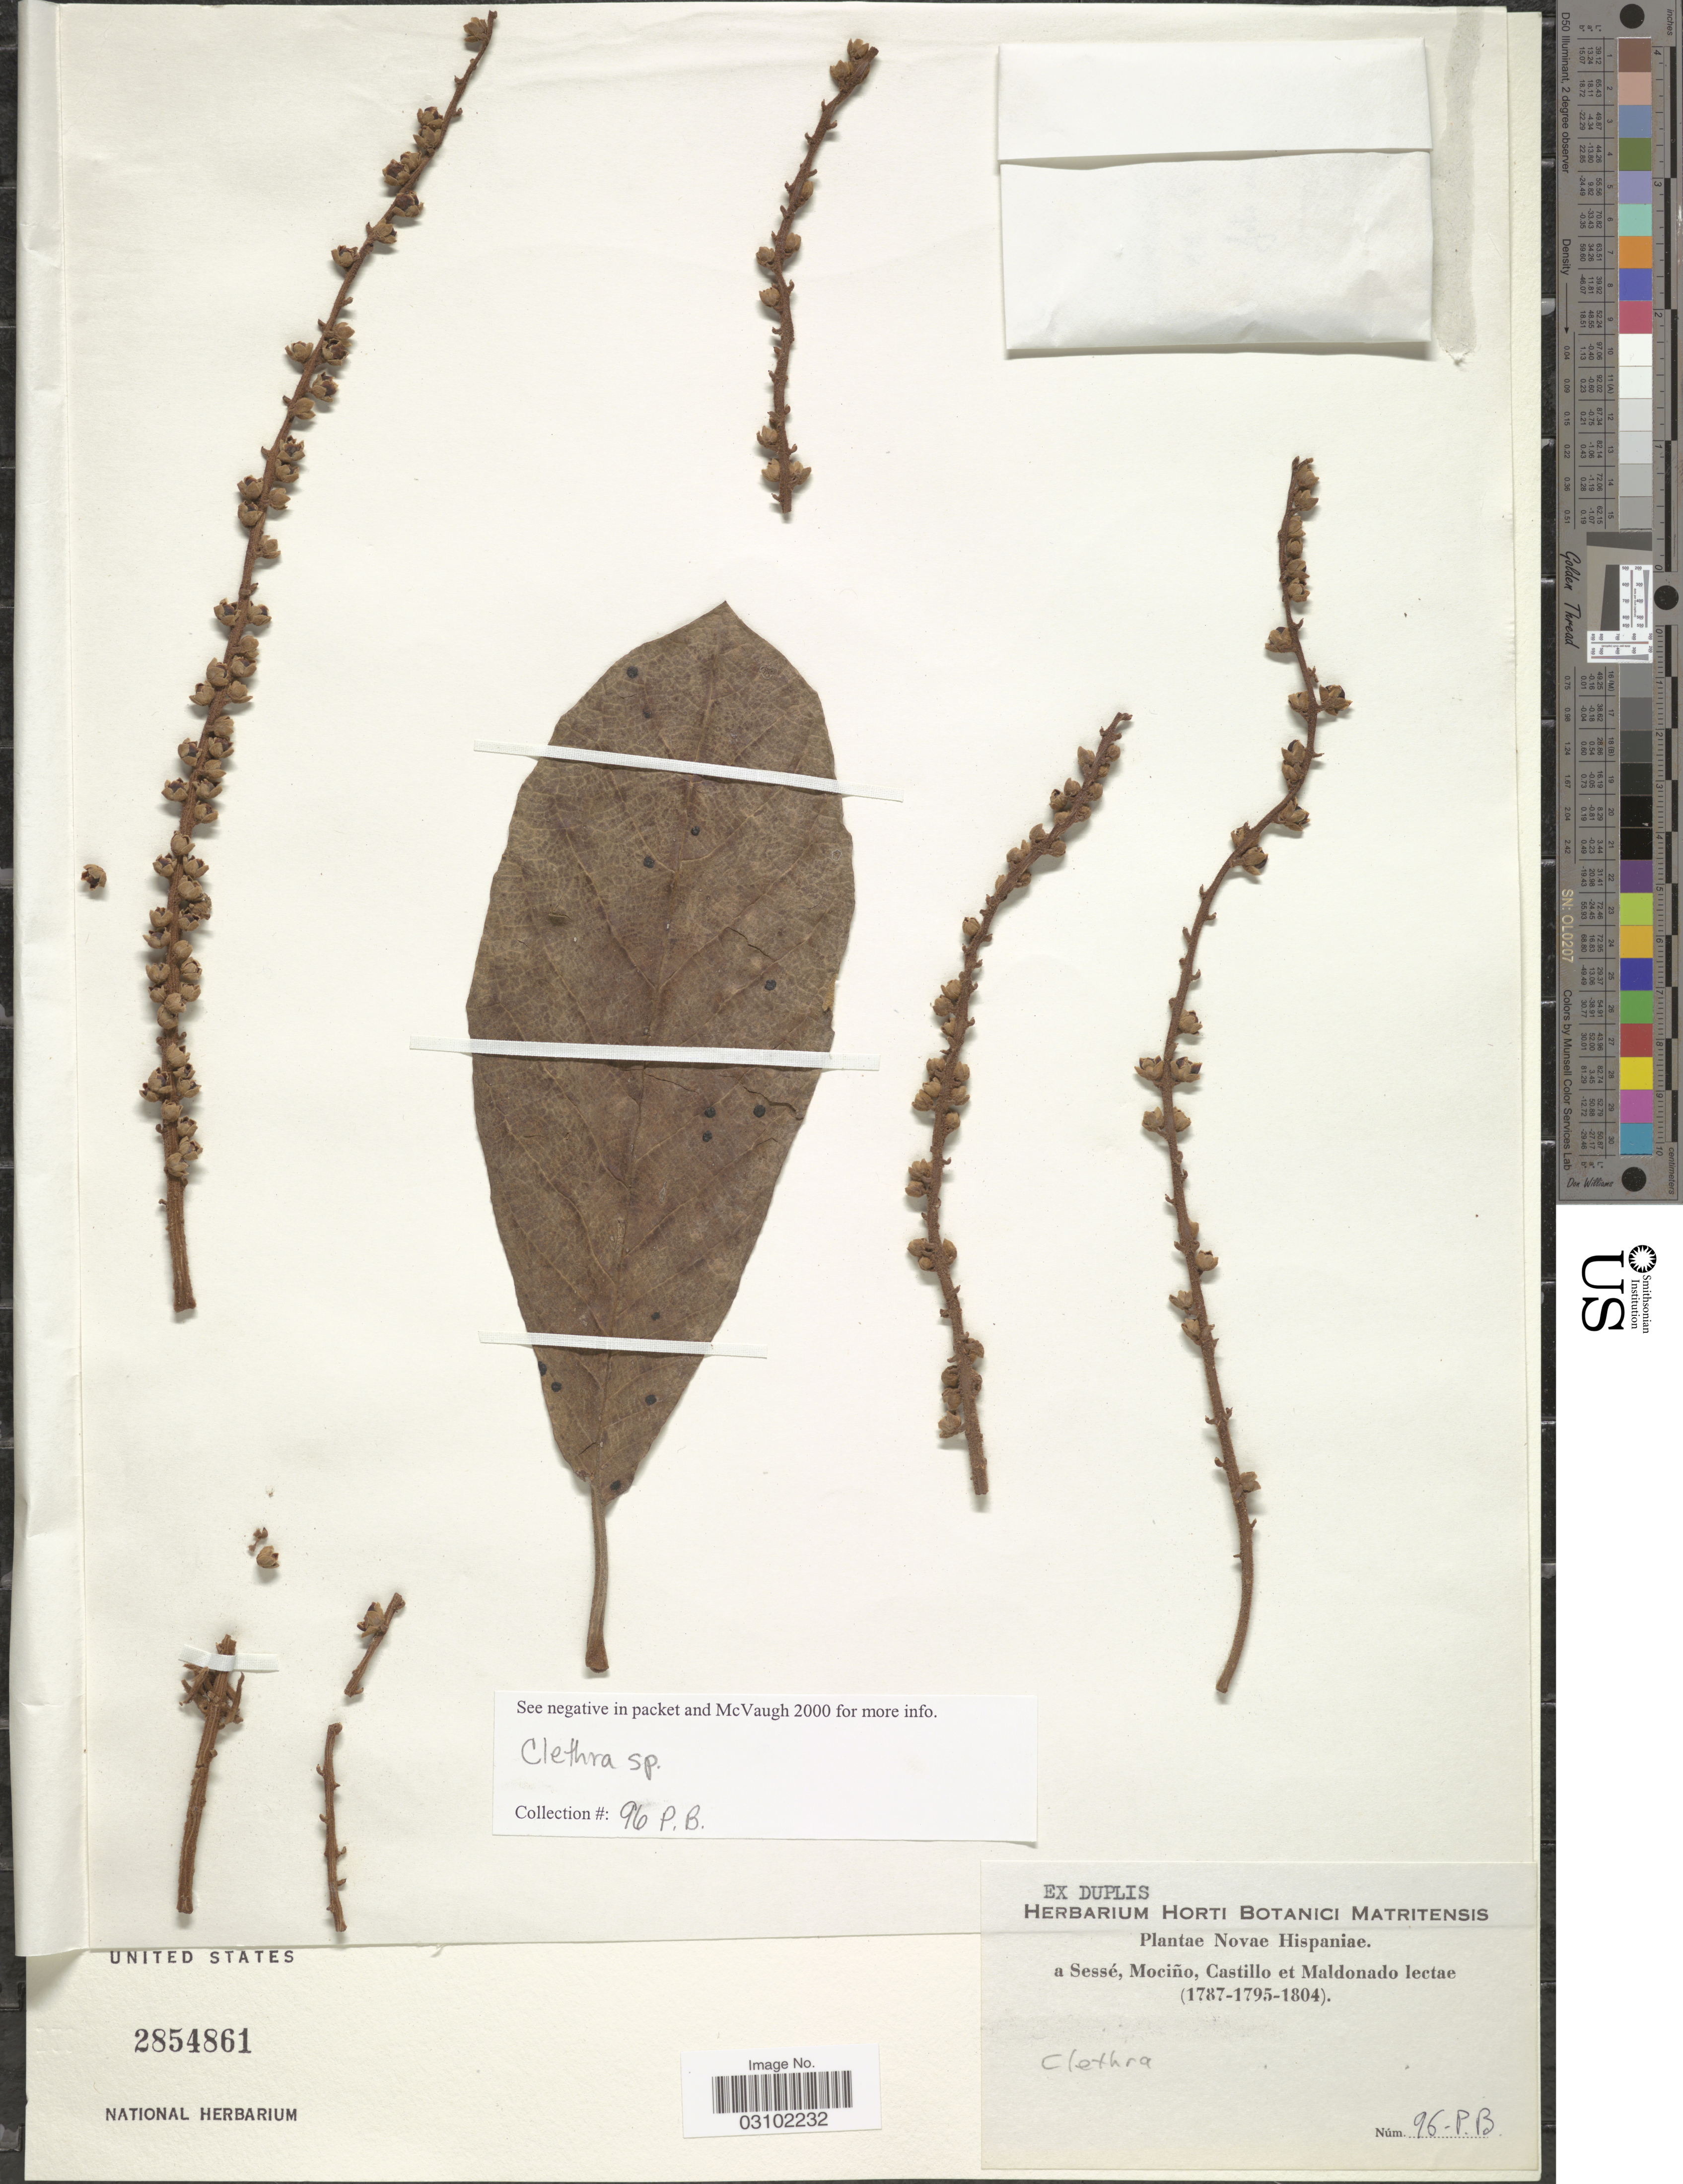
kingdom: Plantae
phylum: Tracheophyta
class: Magnoliopsida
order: Ericales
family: Clethraceae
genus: Clethra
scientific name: Clethra sp.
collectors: Sessé, --, Mociño, Castillo, -- & Maldonado, --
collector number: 96-P.B.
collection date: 1797/1804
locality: Novae Hispaniae.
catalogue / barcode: US 2854861